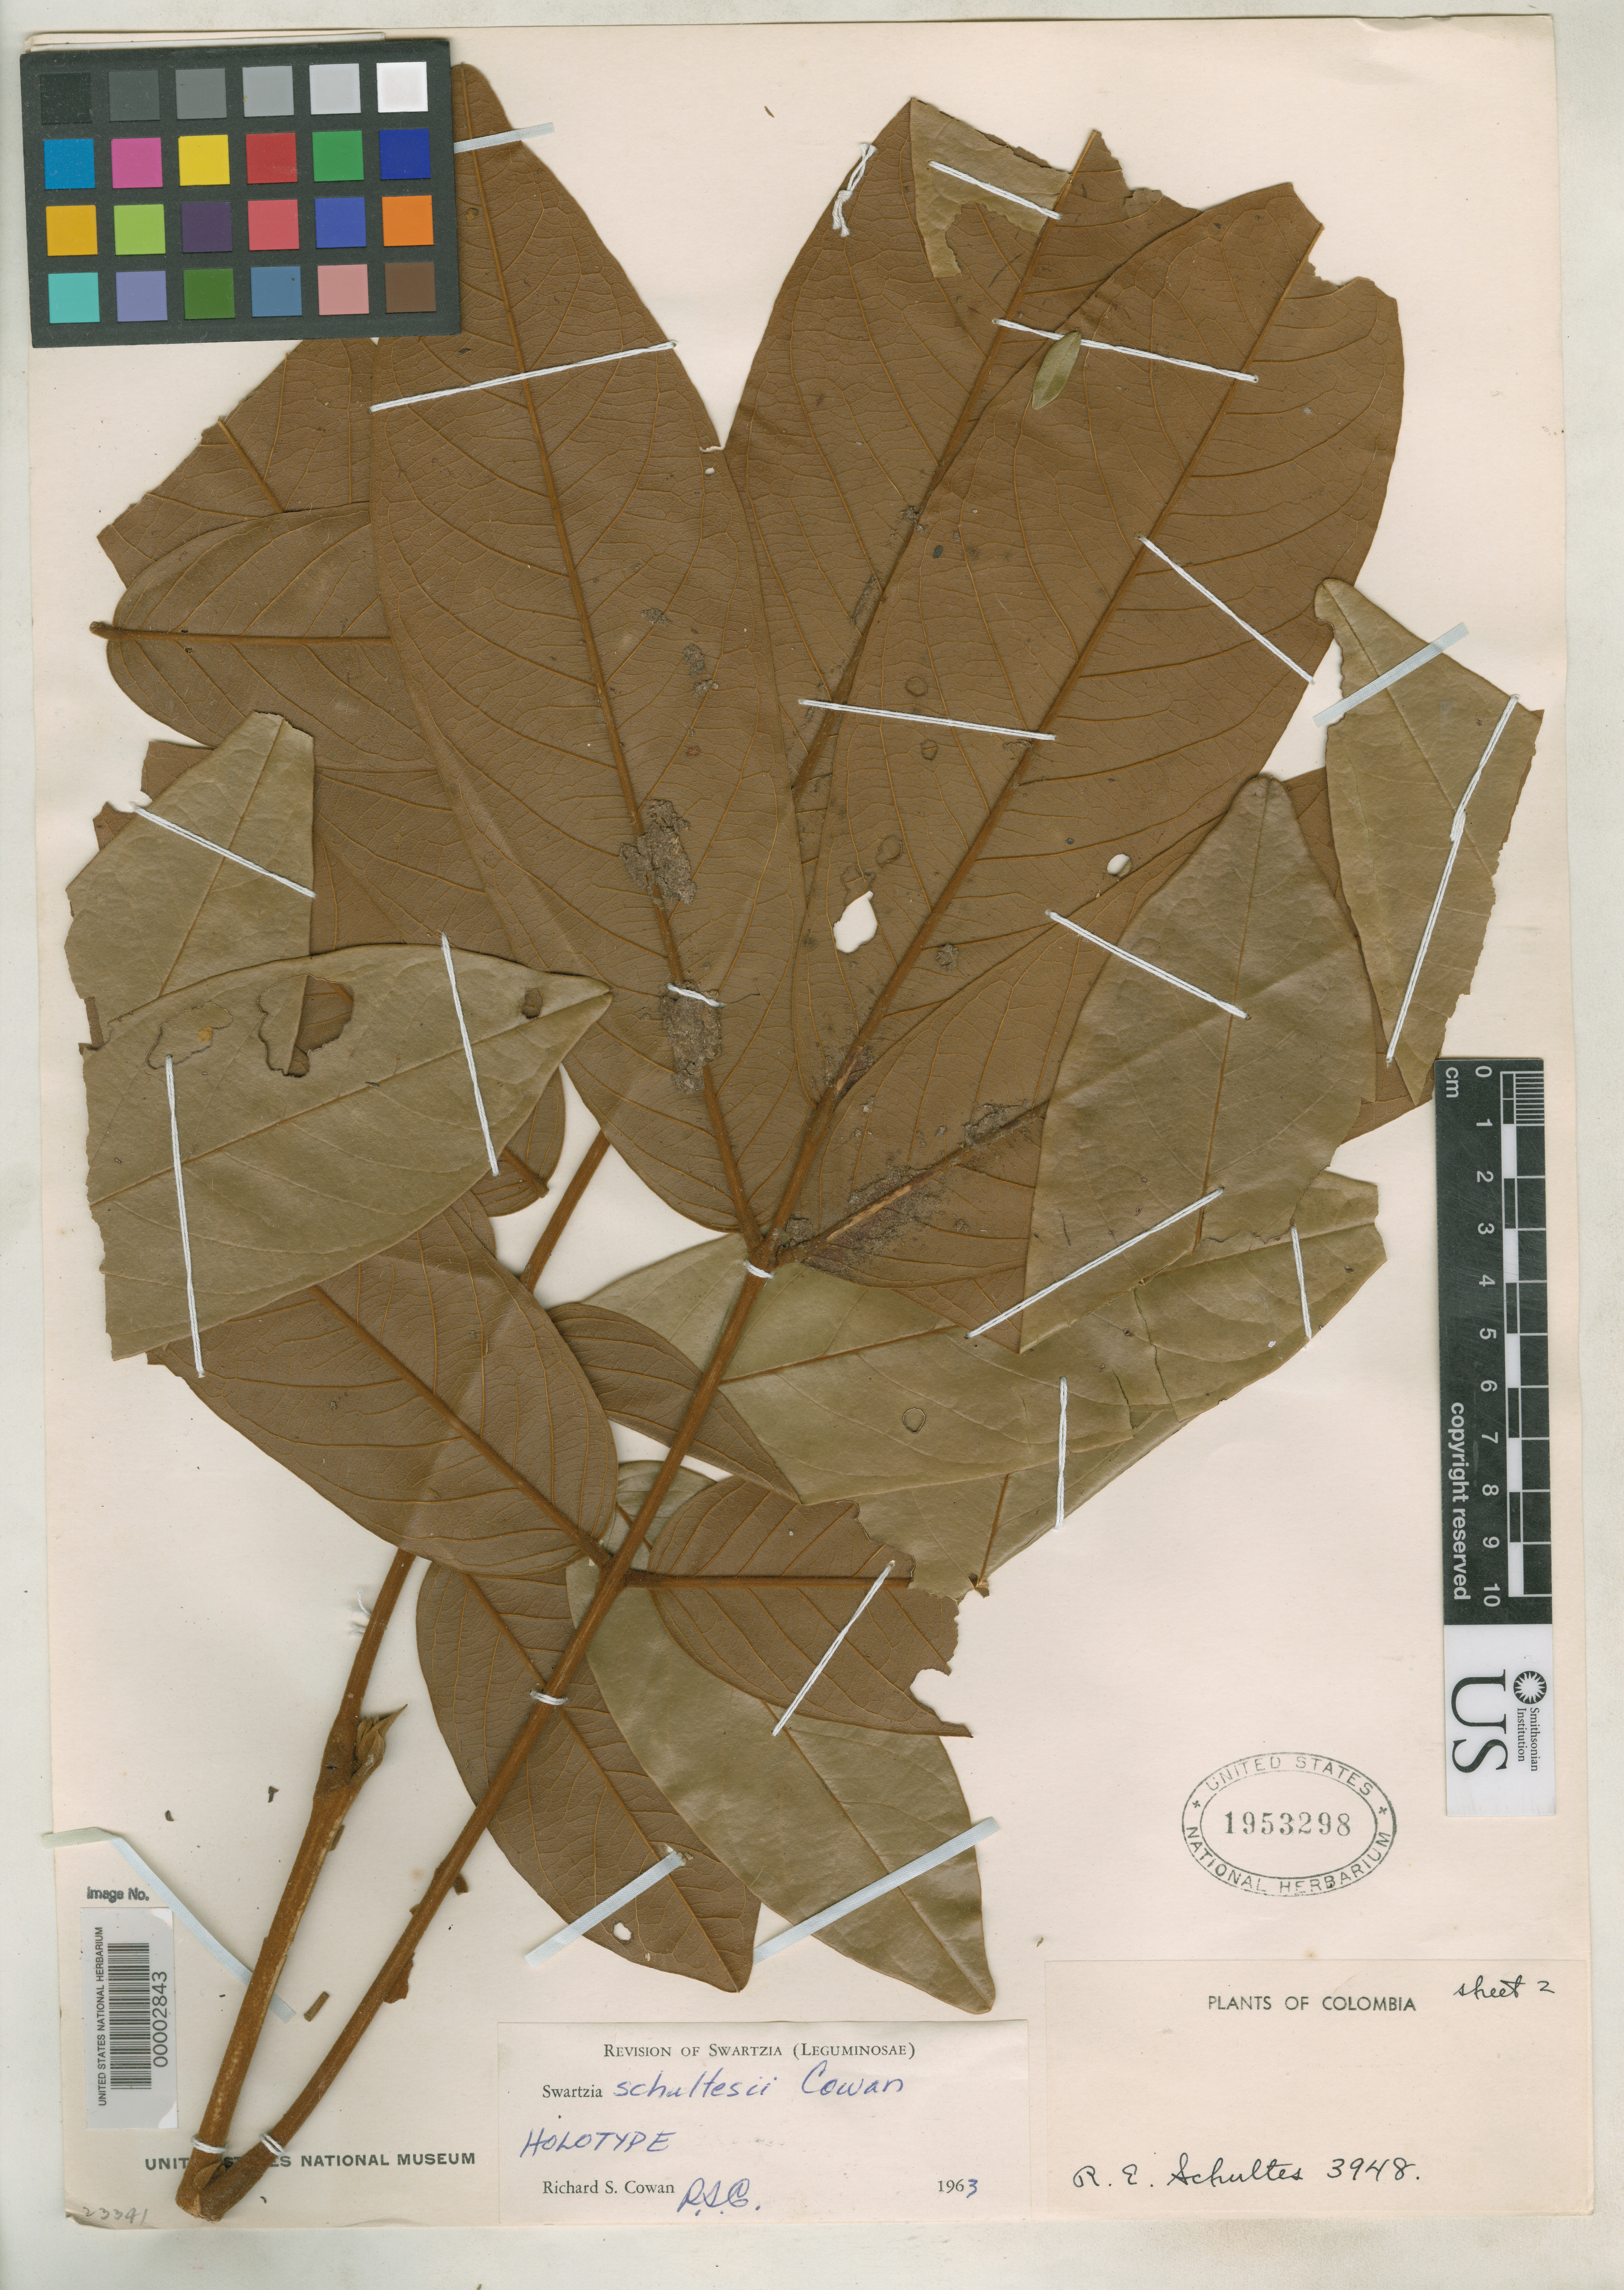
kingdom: Plantae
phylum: Tracheophyta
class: Magnoliopsida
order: Fabales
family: Fabaceae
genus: Swartzia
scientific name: Swartzia schultesii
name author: R.S. Cowan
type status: Holotype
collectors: R. E. Schultes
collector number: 3948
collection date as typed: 04 Jun 1942 to 10 Jun 1942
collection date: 1942-06-04/1942-06-10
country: Colombia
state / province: Amazônas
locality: La Chorrera, Rio Igara Paraná.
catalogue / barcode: US 1953298